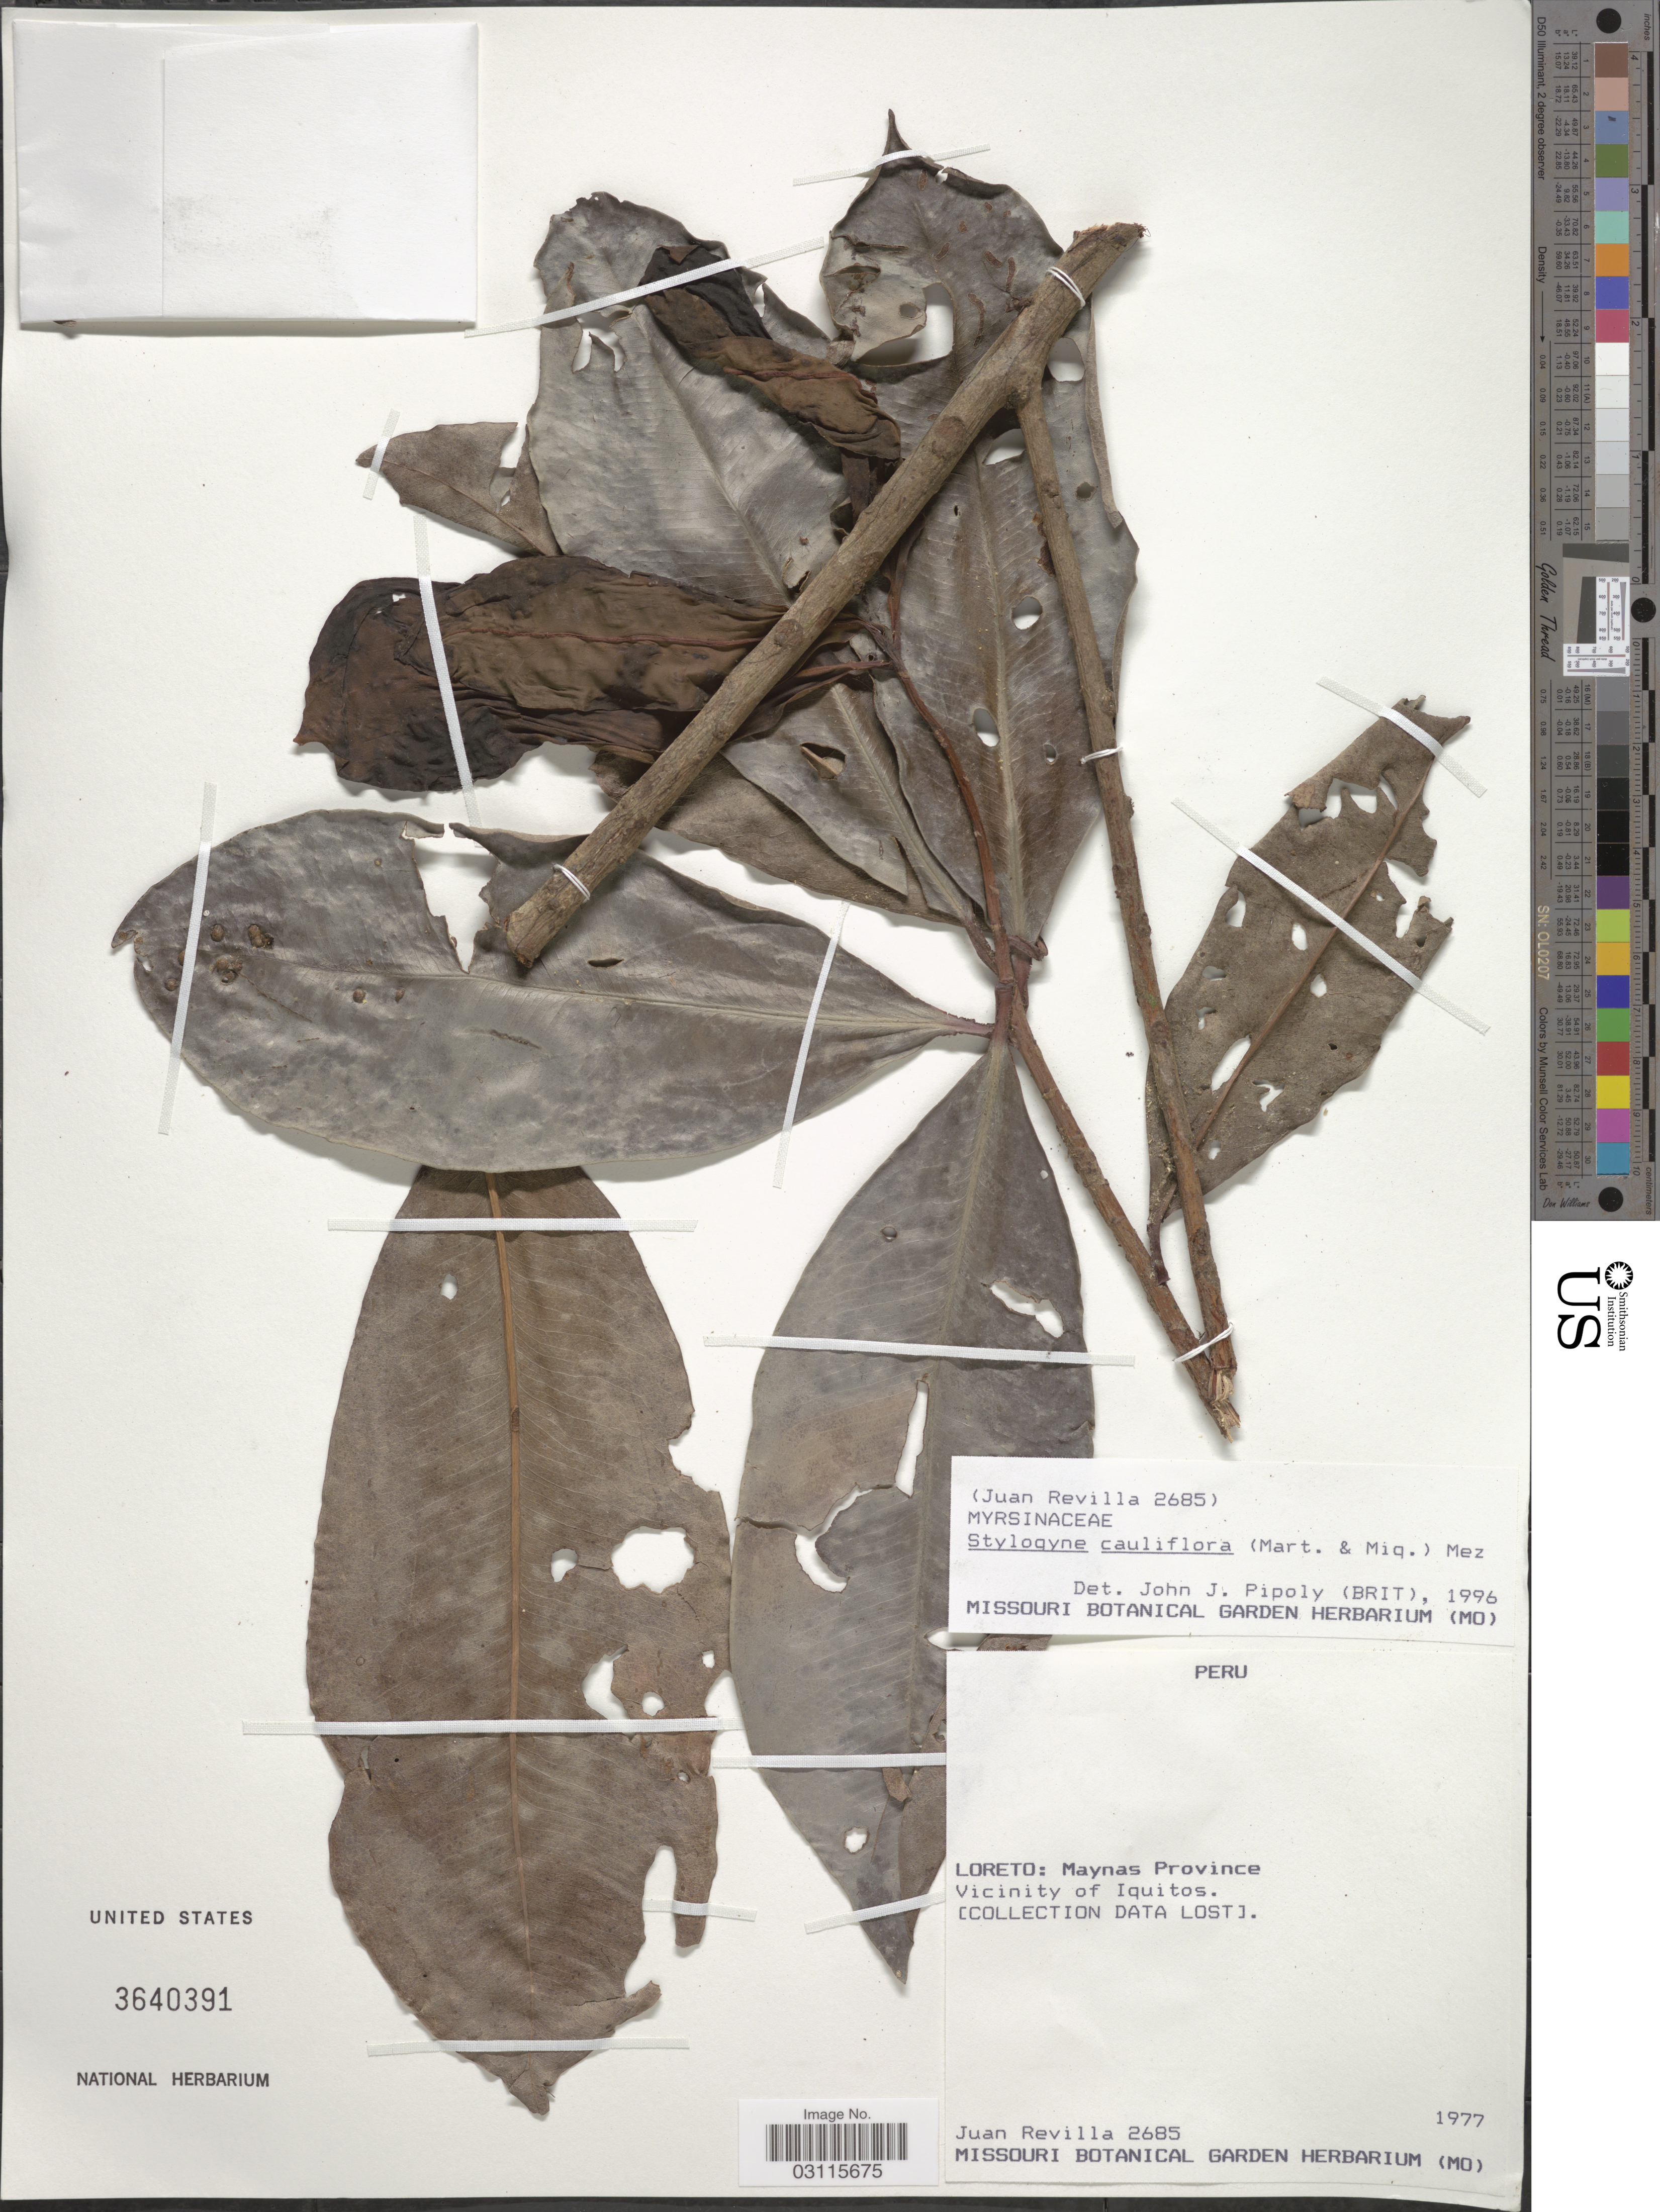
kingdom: Plantae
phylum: Tracheophyta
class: Magnoliopsida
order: Ericales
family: Primulaceae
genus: Stylogyne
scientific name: Stylogyne cauliflora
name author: (Mart. & Miq.) Mez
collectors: J. Revilla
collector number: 2685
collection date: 1977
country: Peru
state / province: Loreto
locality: Maynas Province. Vicinity of Iquitos.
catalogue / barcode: US 3640391